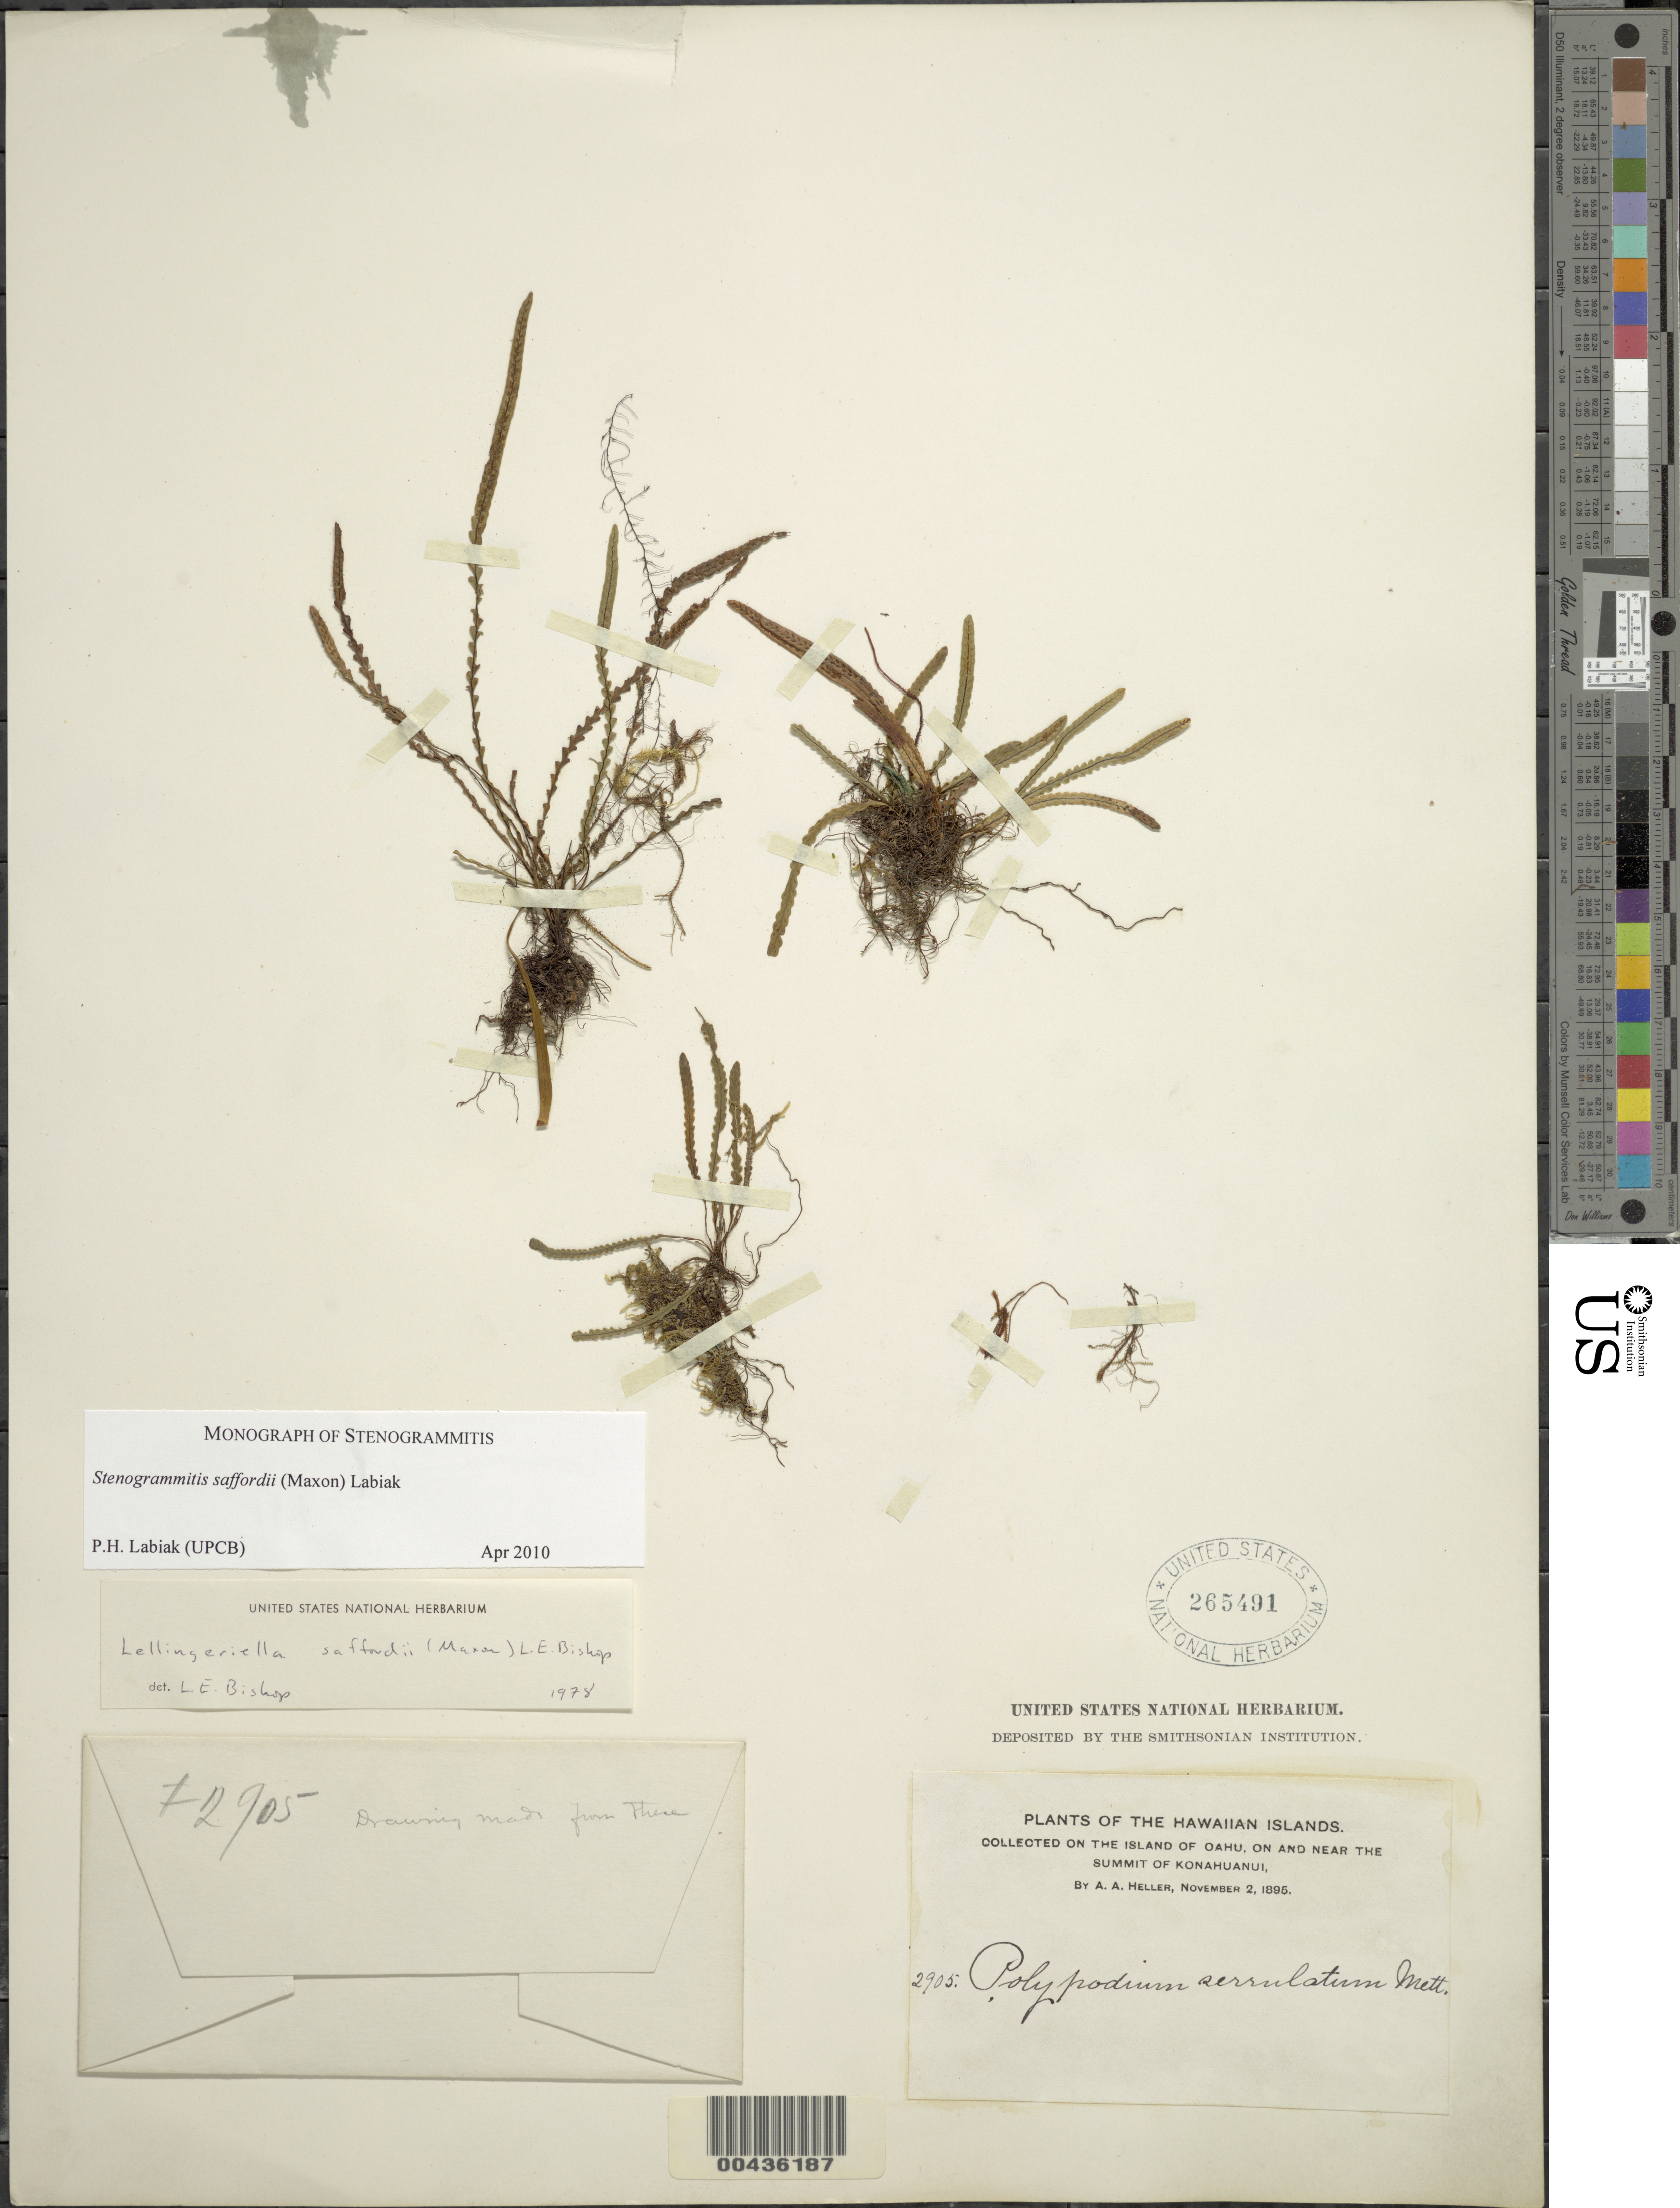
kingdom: Plantae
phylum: Tracheophyta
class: Polypodiopsida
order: Polypodiales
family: Polypodiaceae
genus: Stenogrammitis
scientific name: Stenogrammitis saffordii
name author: (Maxon) Labiak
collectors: A. A. Heller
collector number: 2905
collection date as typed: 2 Nov 1895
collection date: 1895-11-02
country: United States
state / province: Hawaii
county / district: Honolulu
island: Oahu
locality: Oahu, on and near the summit of Konahuanui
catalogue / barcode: US 265491